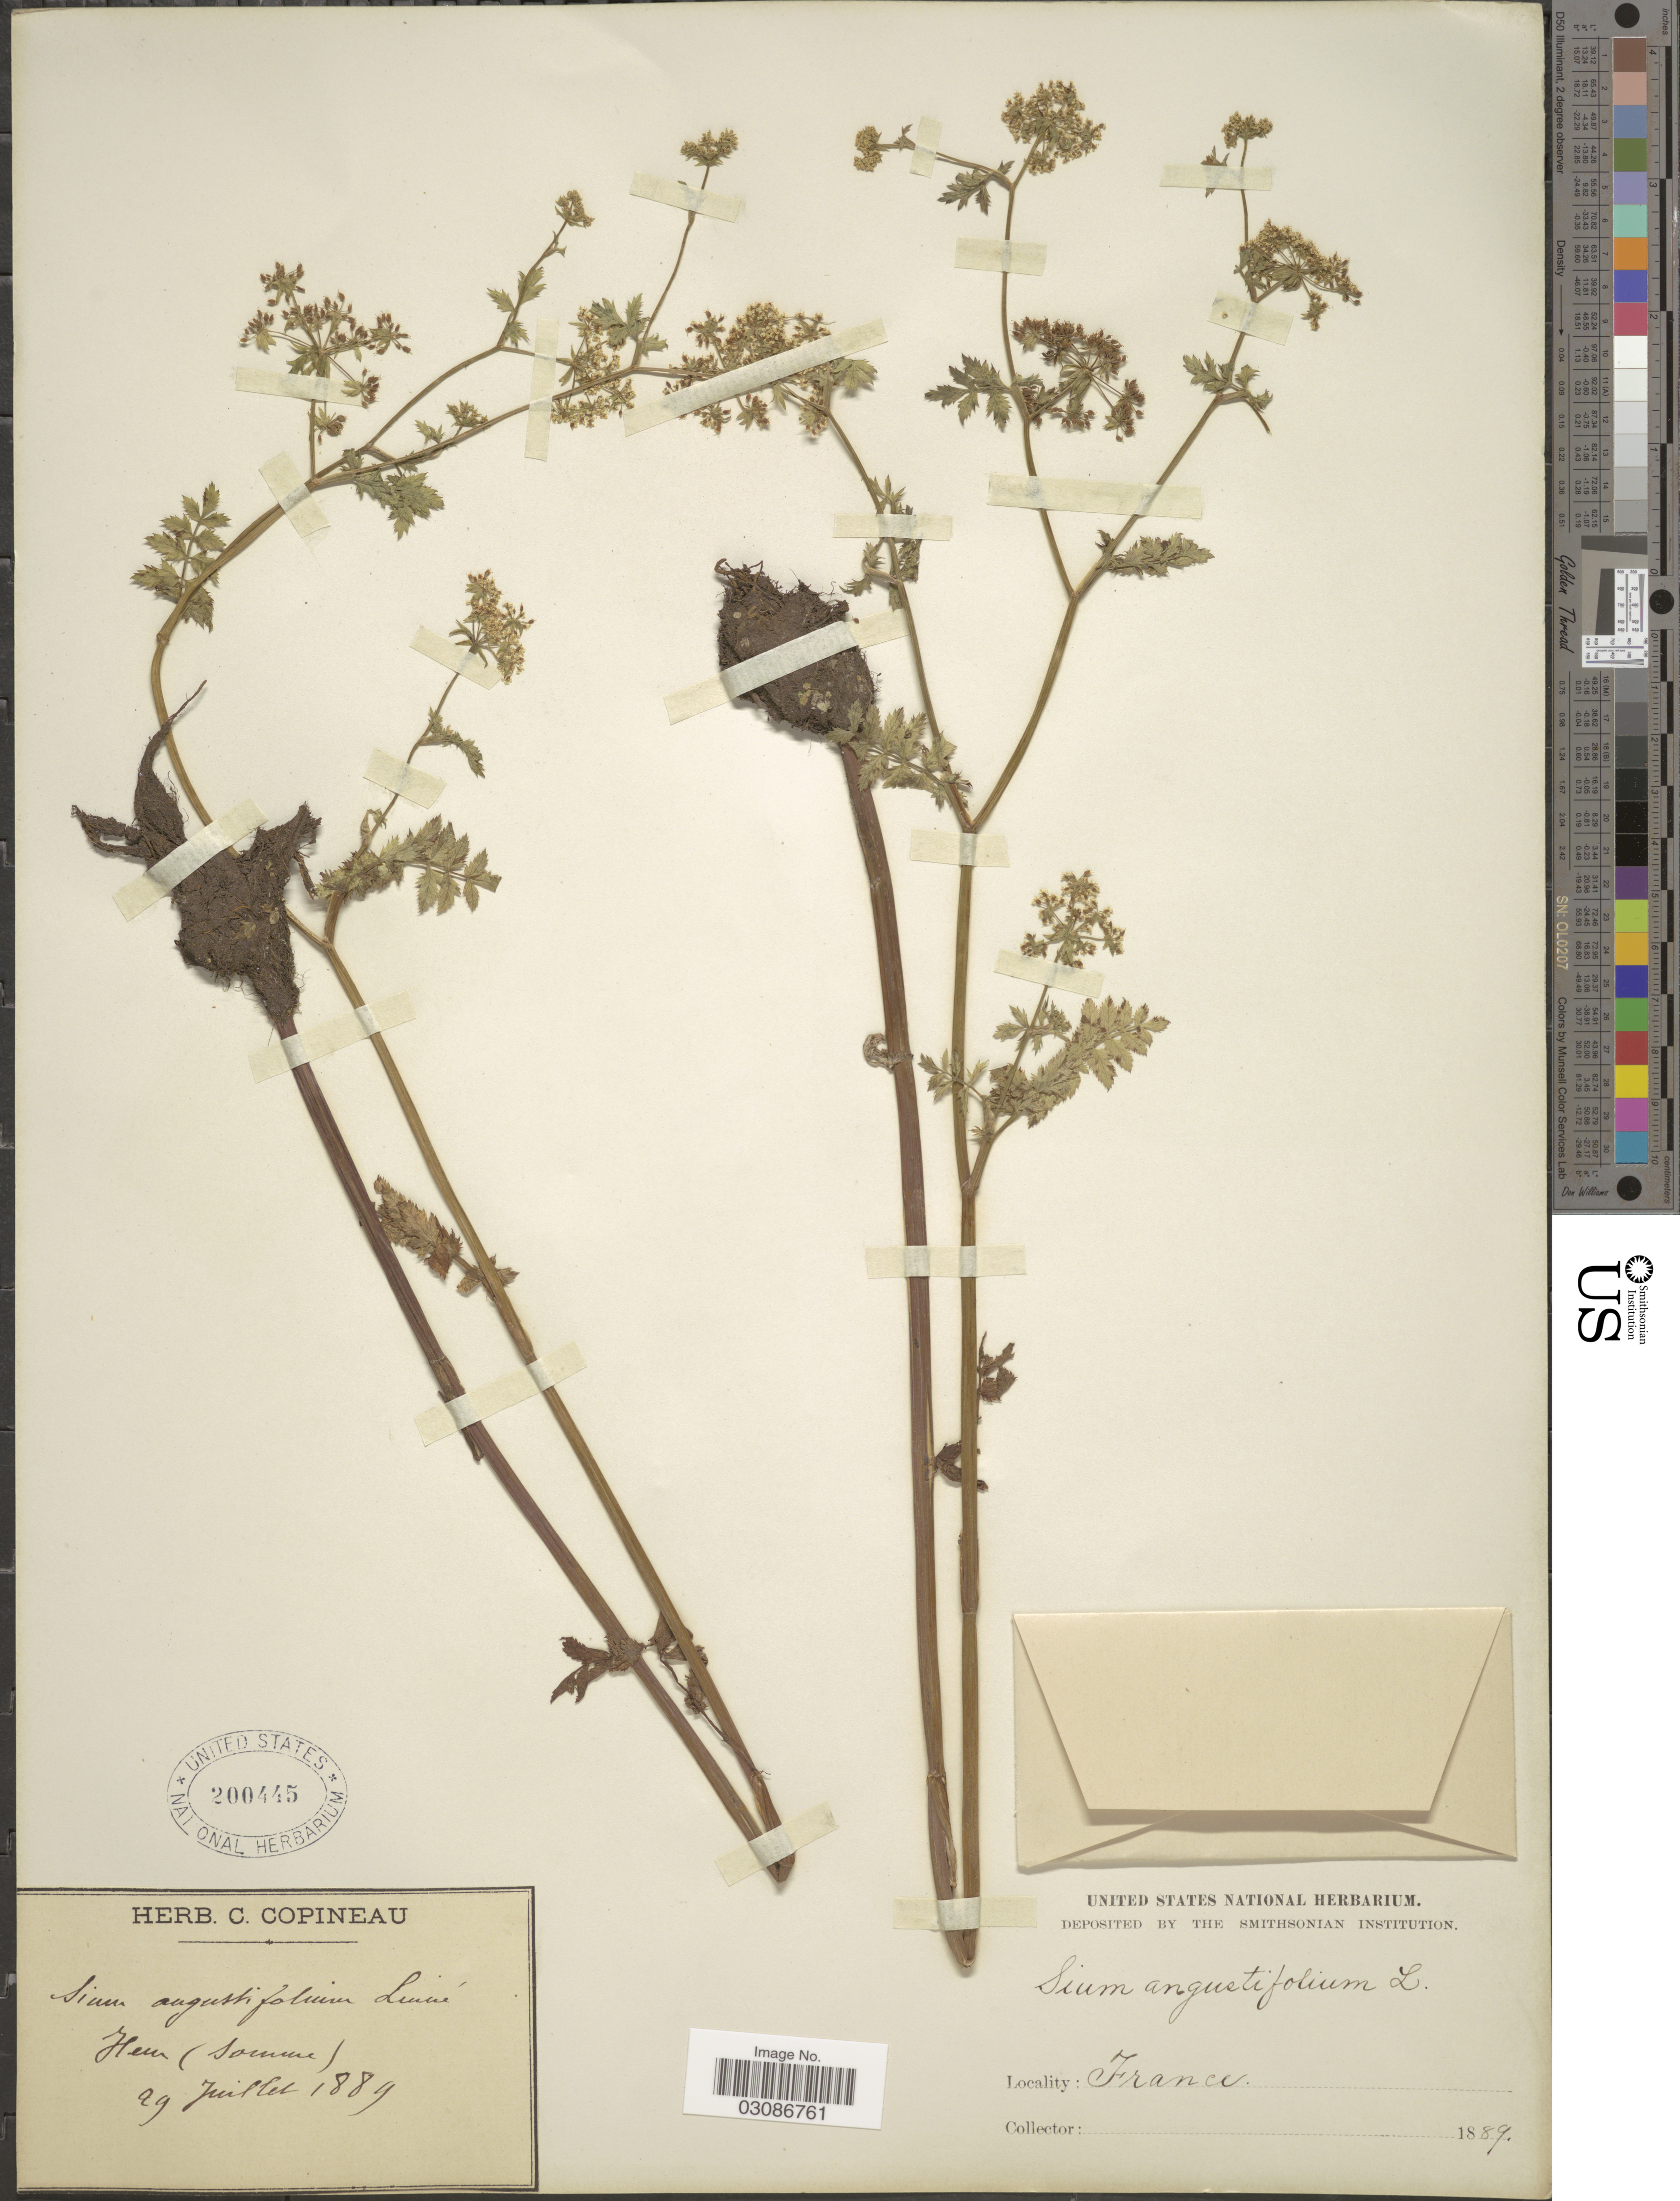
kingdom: Plantae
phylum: Tracheophyta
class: Magnoliopsida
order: Apiales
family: Apiaceae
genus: Sium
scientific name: Sium angustifolium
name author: L.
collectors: ex herb. C. Copineau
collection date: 1889-07-29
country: France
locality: Heur (Somme).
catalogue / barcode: US 200445